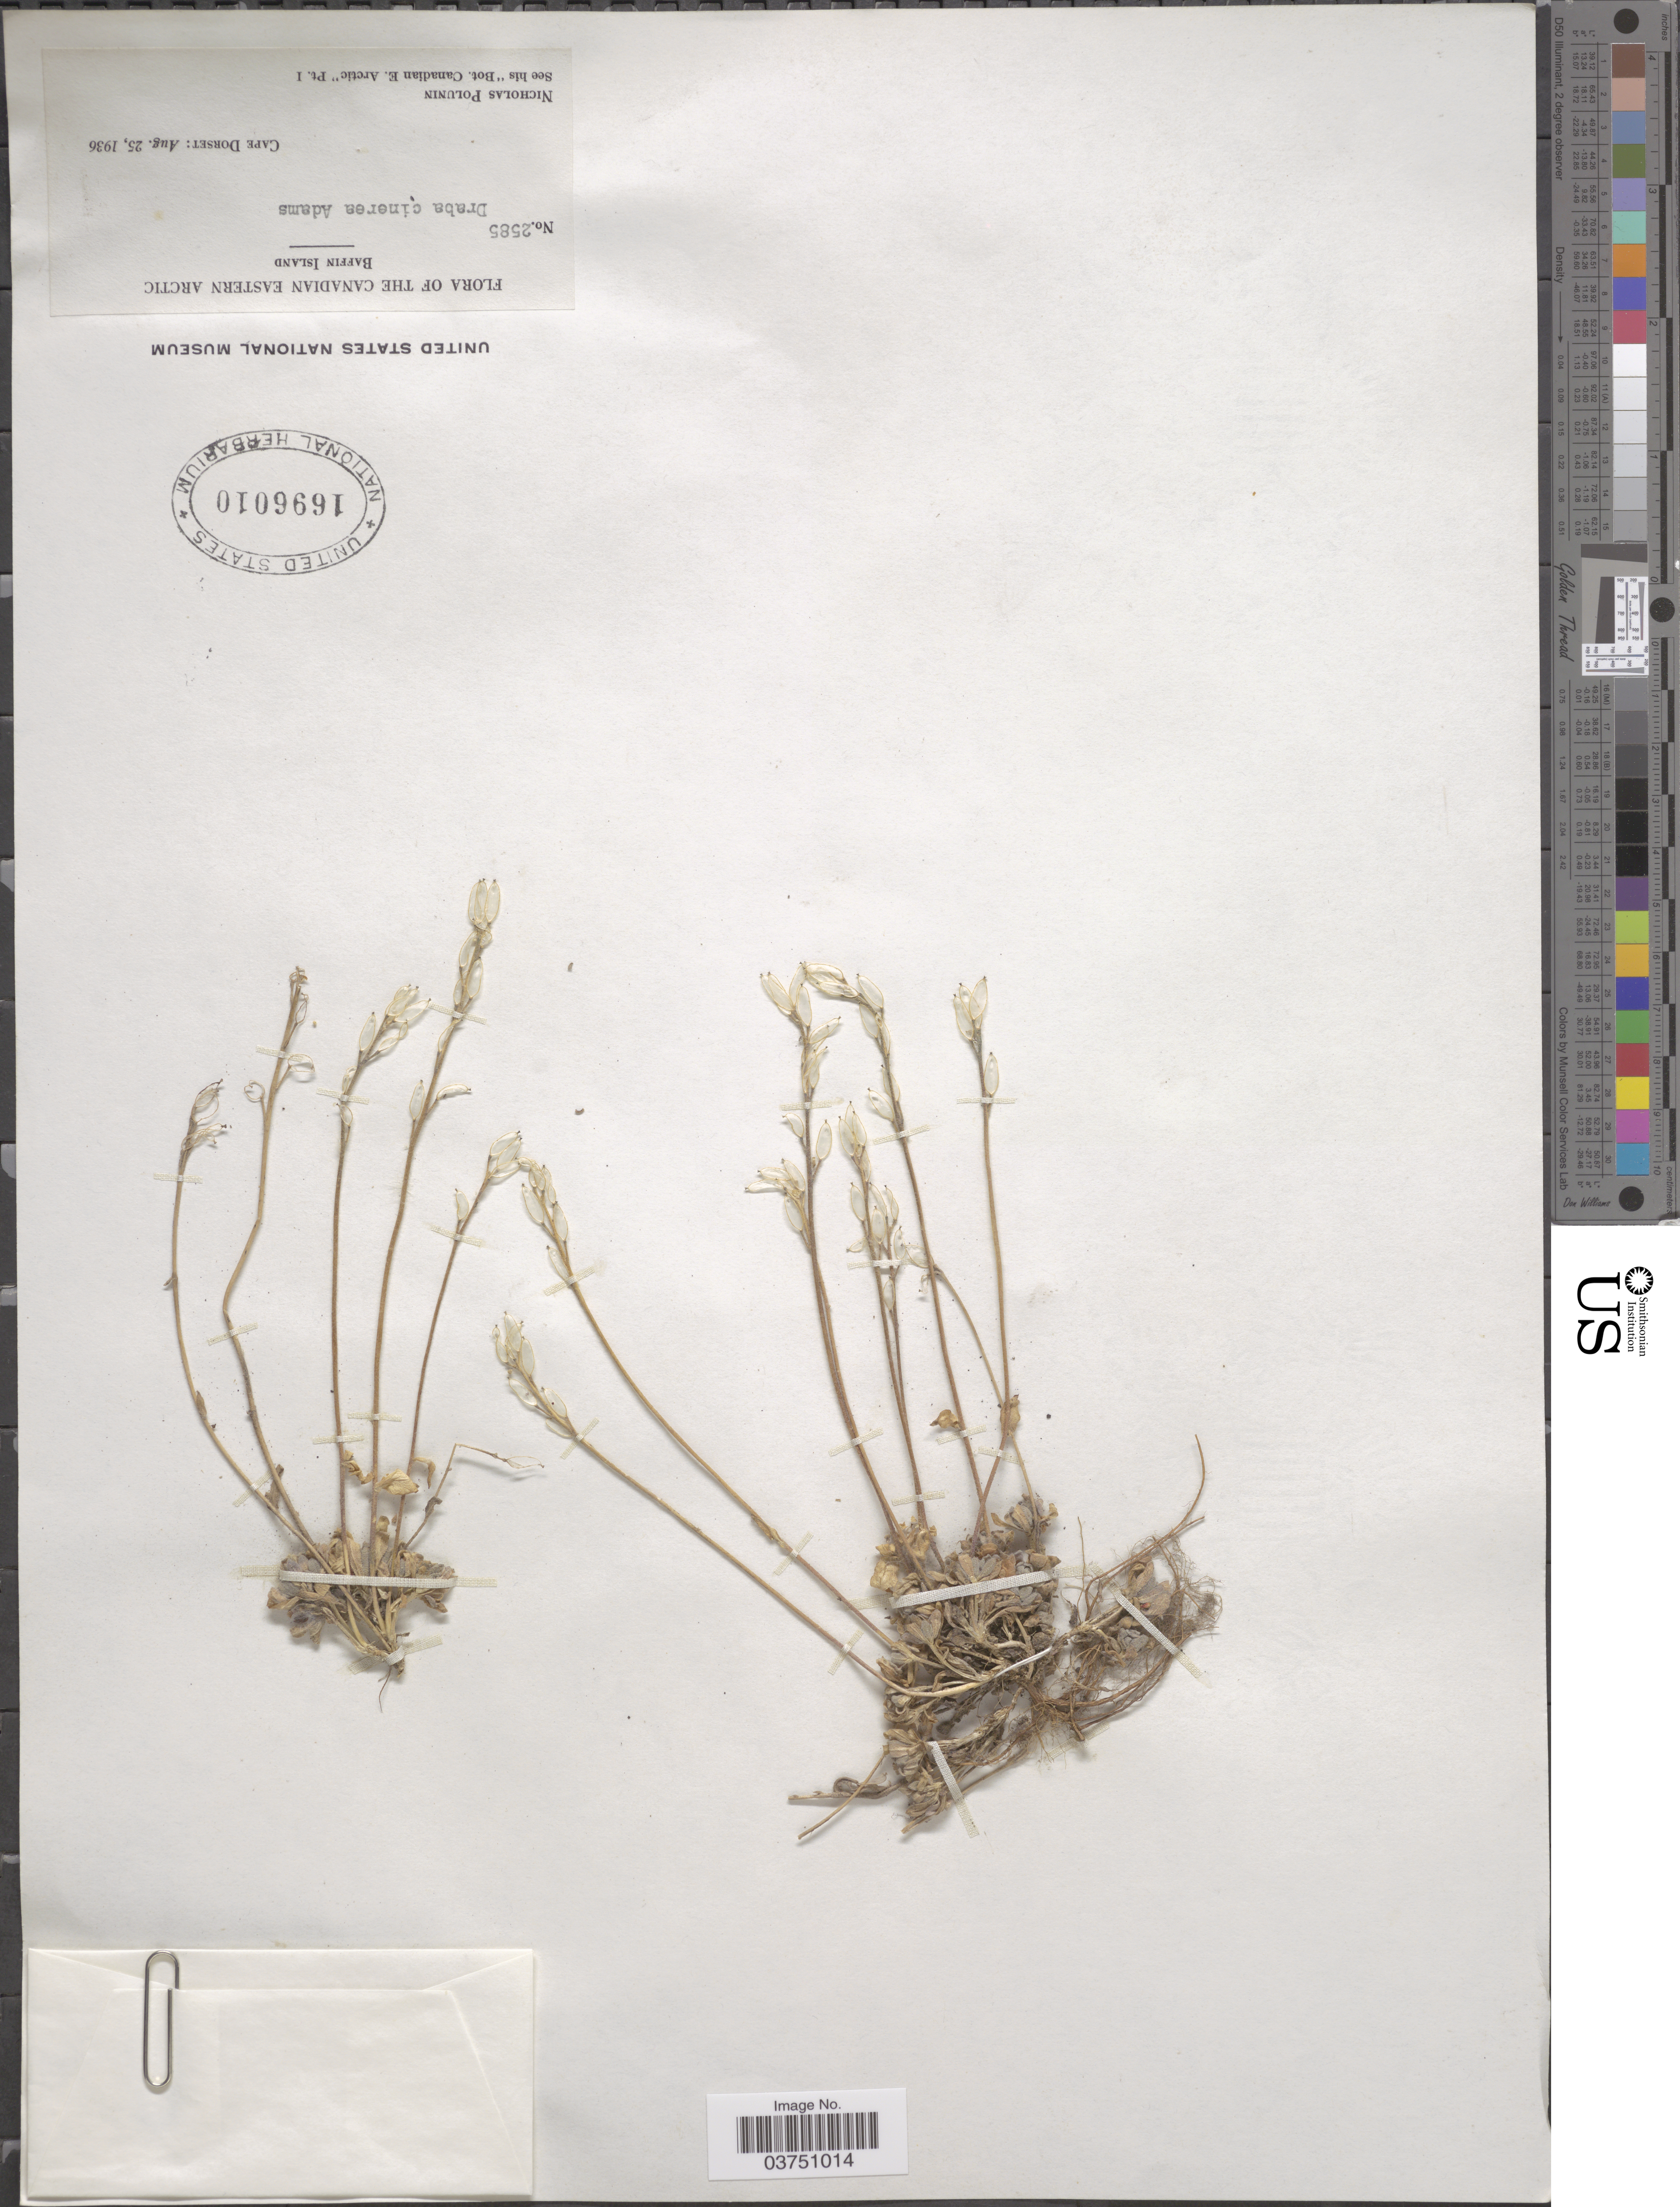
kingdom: Plantae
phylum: Tracheophyta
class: Magnoliopsida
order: Brassicales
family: Brassicaceae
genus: Draba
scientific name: Draba cinerea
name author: Adams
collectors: N. V. Polunin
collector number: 2585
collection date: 1936-08-25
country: Canada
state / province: Nunavut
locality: The Canadian Eastern Arctic. Baffin Island. Cape Dorset.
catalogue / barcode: US 1696010